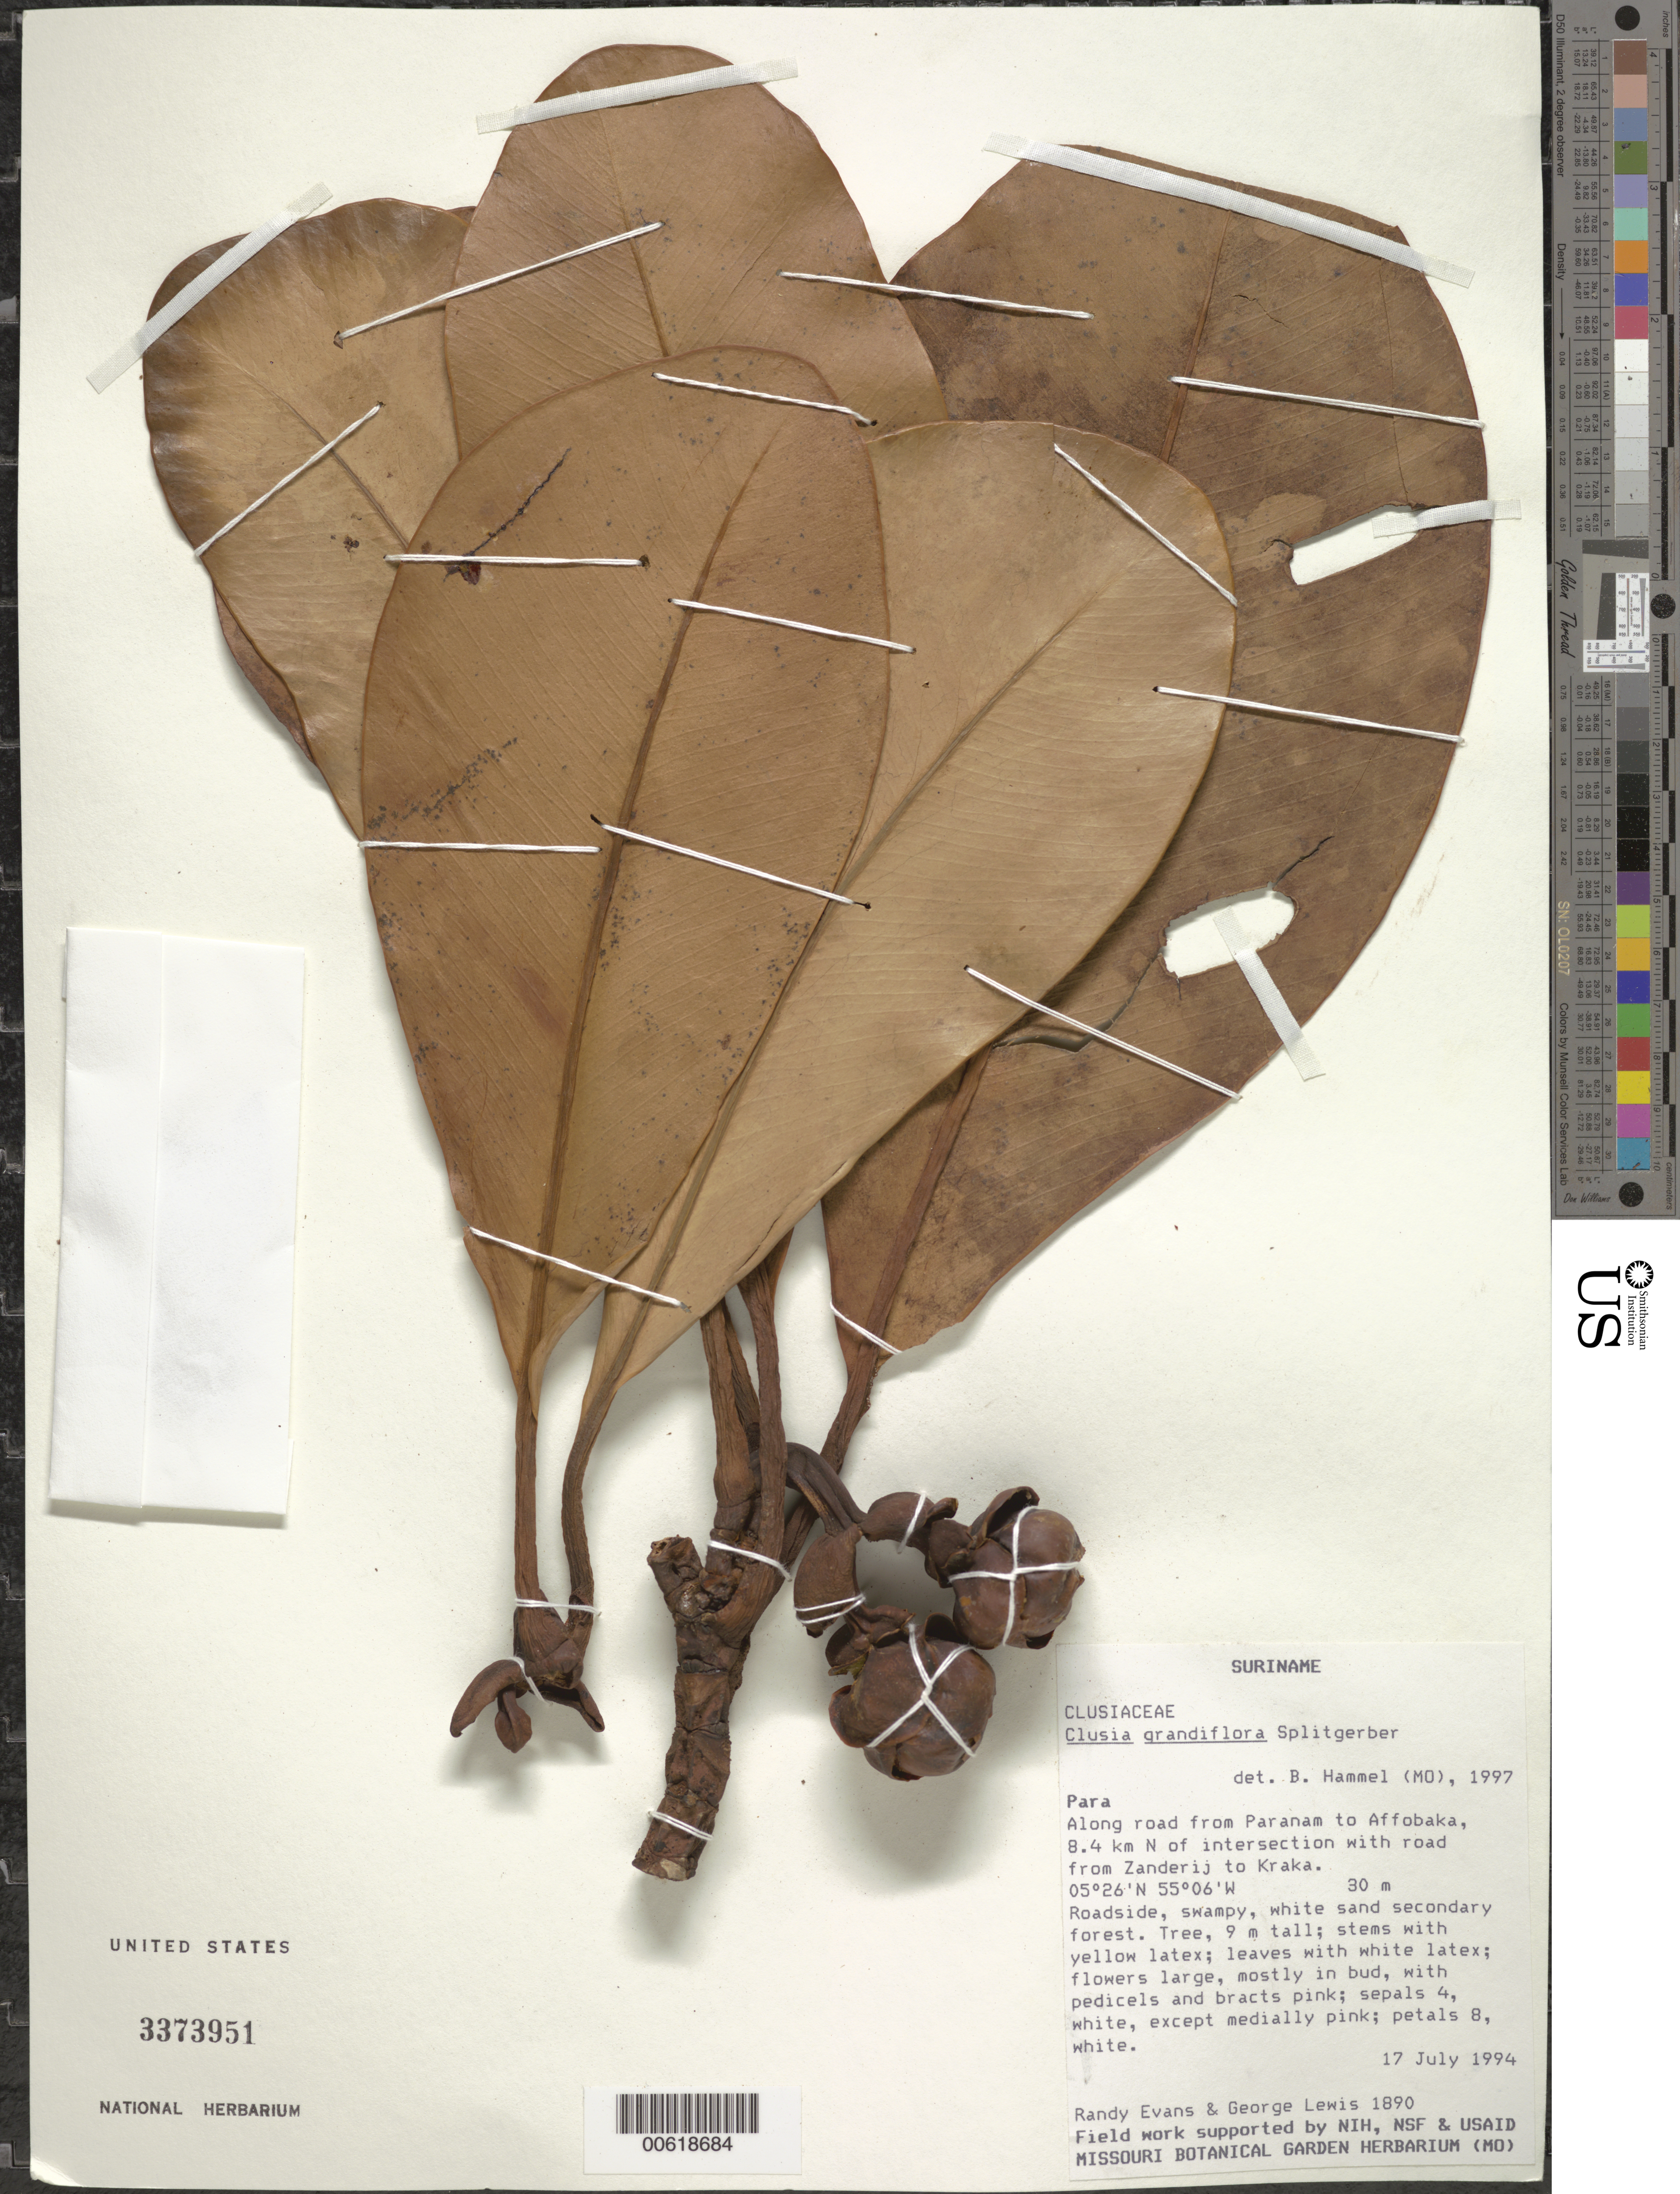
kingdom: Plantae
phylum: Tracheophyta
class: Magnoliopsida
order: Malpighiales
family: Clusiaceae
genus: Clusia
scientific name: Clusia grandiflora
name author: Splitg.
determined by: Hammel, Barry E., (MO), Missouri Botanical Garden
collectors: R. Evans & G. Lewis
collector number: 1890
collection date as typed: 17-Jul-94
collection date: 1994-07-17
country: Suriname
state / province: Para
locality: Paranam, road to Affobaka, 8.4 km N of intersection with Zanderij to Kraka road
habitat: Roadside, swampy, white sand secondary forest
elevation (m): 30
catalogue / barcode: US 3373951